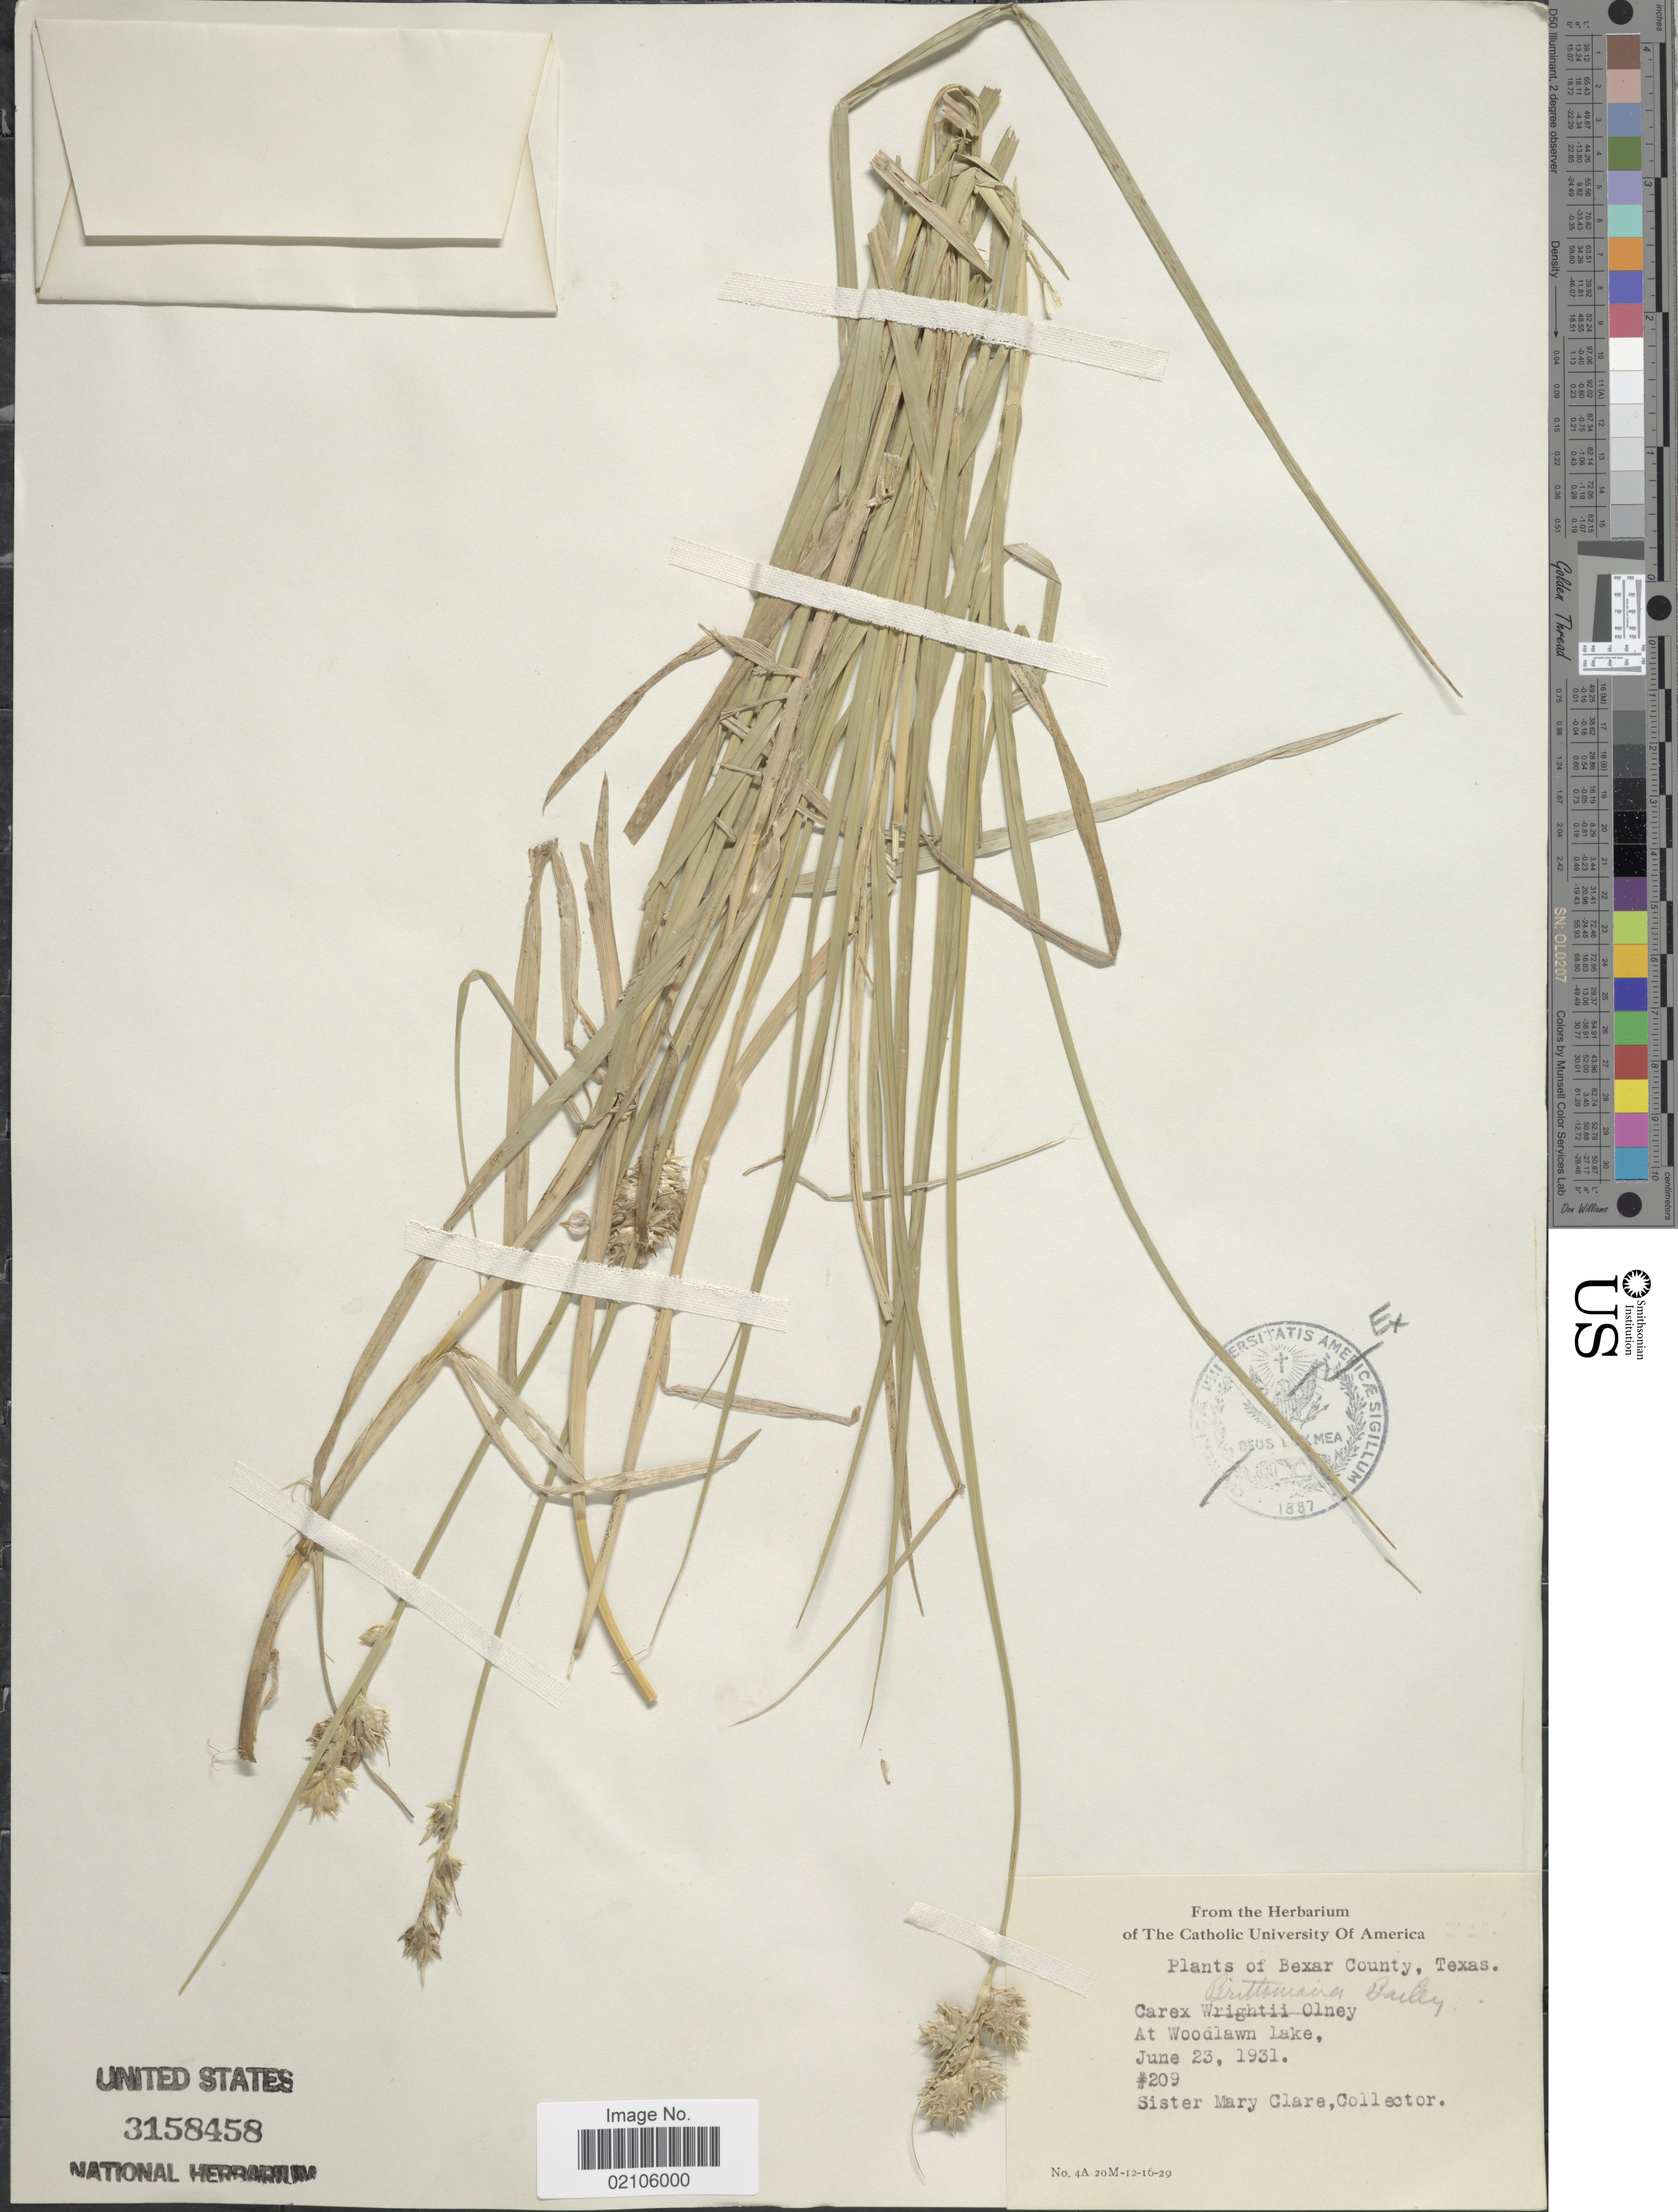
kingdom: Plantae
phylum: Tracheophyta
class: Liliopsida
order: Poales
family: Cyperaceae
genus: Carex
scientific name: Carex tetrastachya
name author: Scheele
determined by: Strong, Mark T., (BOT), Smithsonian Institution - National Museum of Natural History (UNITED STATES)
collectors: M. Clare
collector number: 209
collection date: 1931-06-23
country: United States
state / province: Texas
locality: Bexar County, At Woodlawn Lake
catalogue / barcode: US 3158458